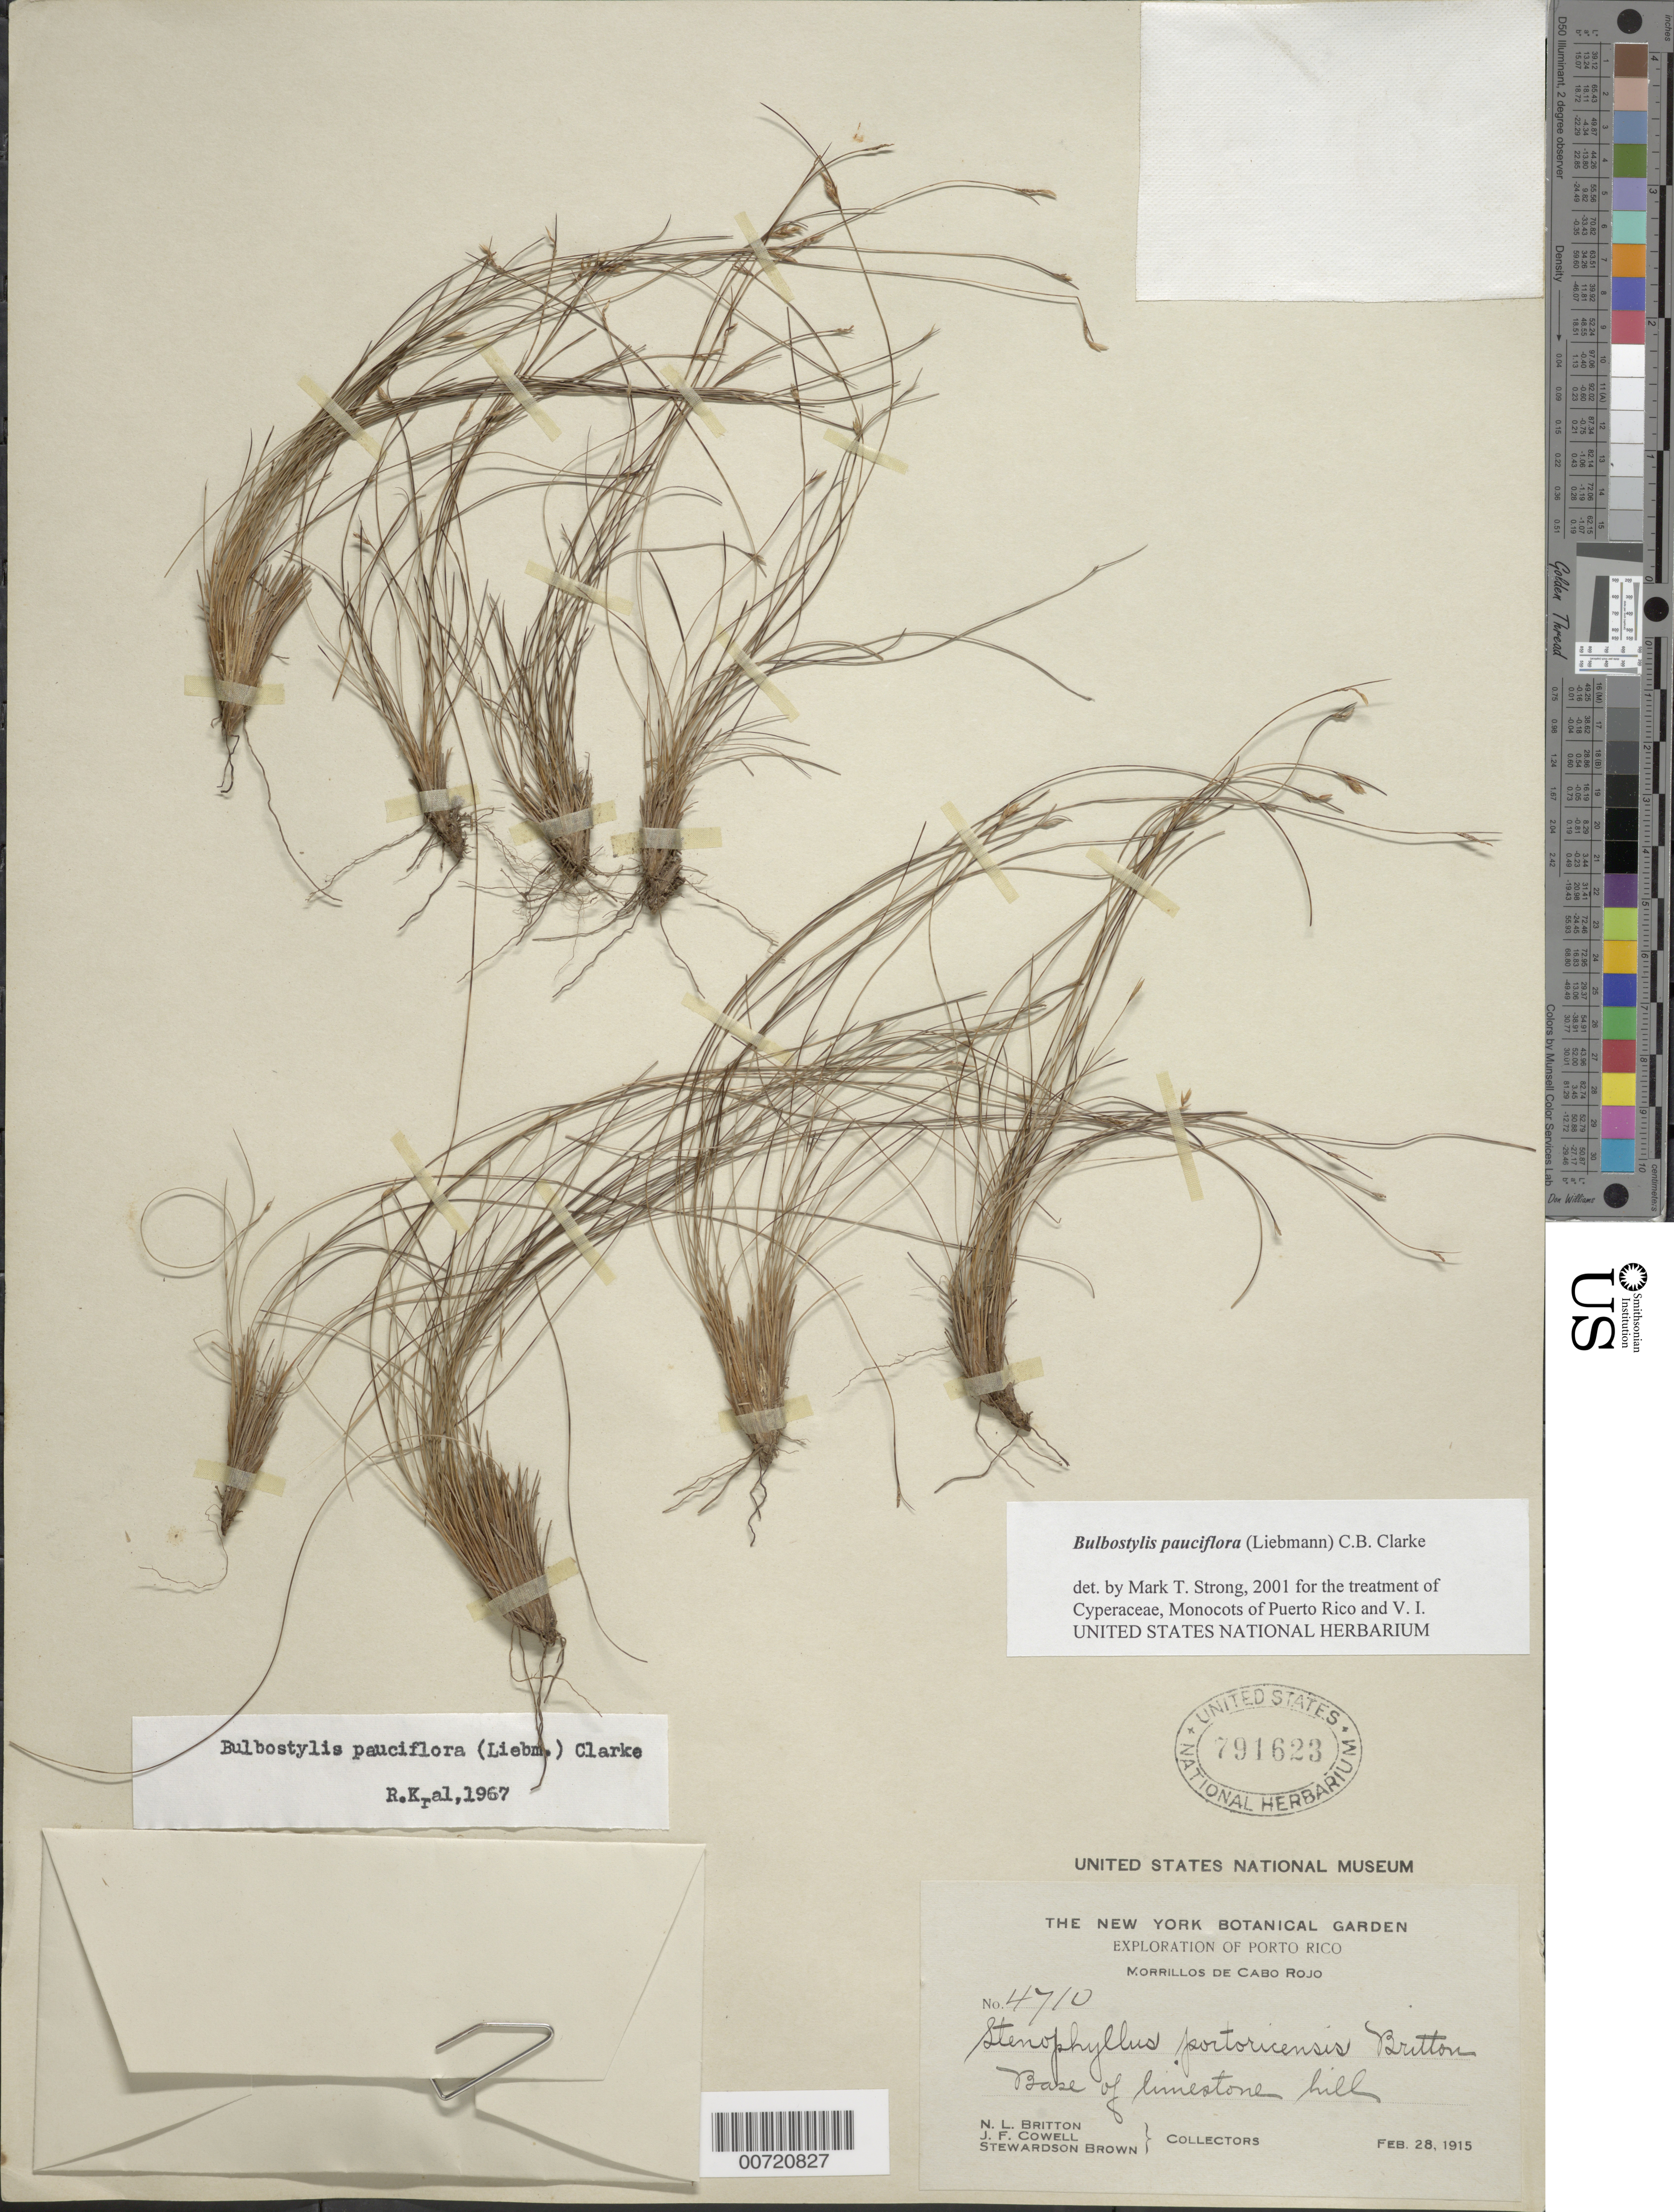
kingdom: Plantae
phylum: Tracheophyta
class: Liliopsida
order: Poales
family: Cyperaceae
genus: Bulbostylis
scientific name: Bulbostylis pauciflora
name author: (Liebm.) C.B. Clarke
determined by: Strong, M. T., (US), Smithsonian Institution - National Museum of Natural History (UNITED STATES)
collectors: N. Britton, J. F. Cowell & S. Brown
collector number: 4710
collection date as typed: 28 Feb 1915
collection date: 1915-02-28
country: Puerto Rico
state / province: Cabo Rojo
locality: Morrillos de Cabo Rojo.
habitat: Base of limestone hill.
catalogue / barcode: US 791623